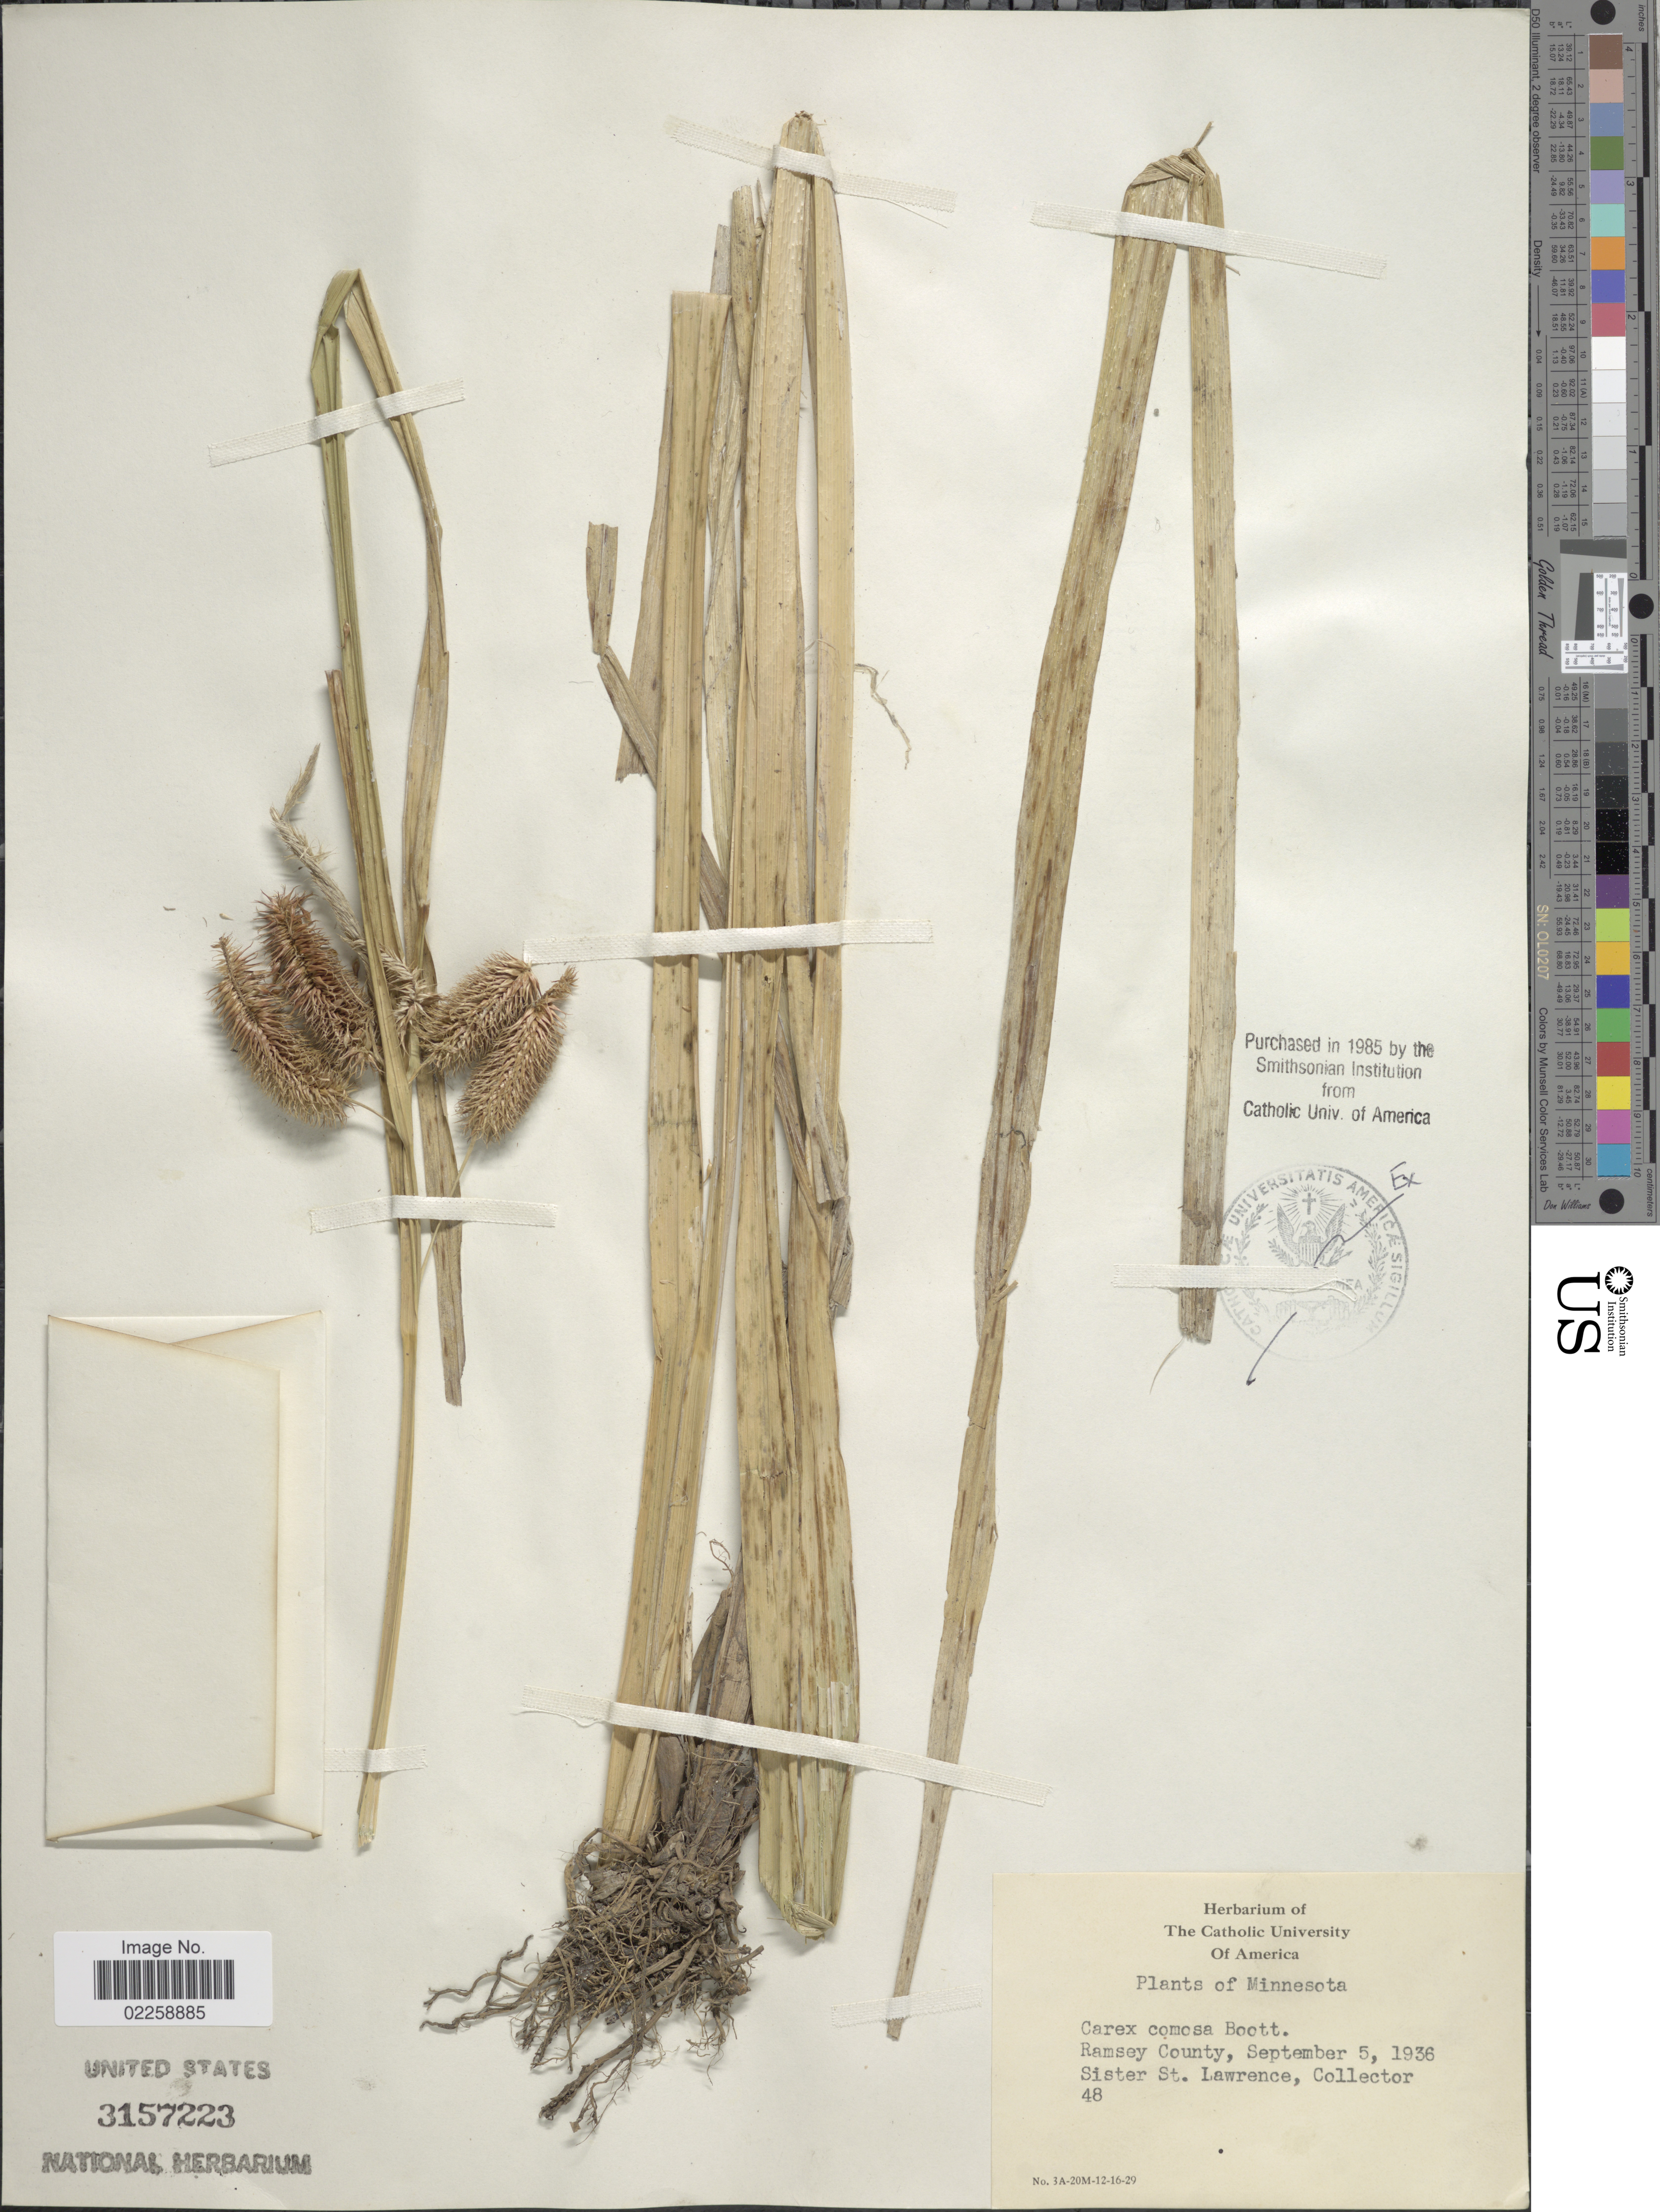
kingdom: Plantae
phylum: Tracheophyta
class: Liliopsida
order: Poales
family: Cyperaceae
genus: Carex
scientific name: Carex comosa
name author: Boott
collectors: S. Lawrence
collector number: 48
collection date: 1936-09-05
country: United States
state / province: Minnesota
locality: Ramsey County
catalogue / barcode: US 3157223